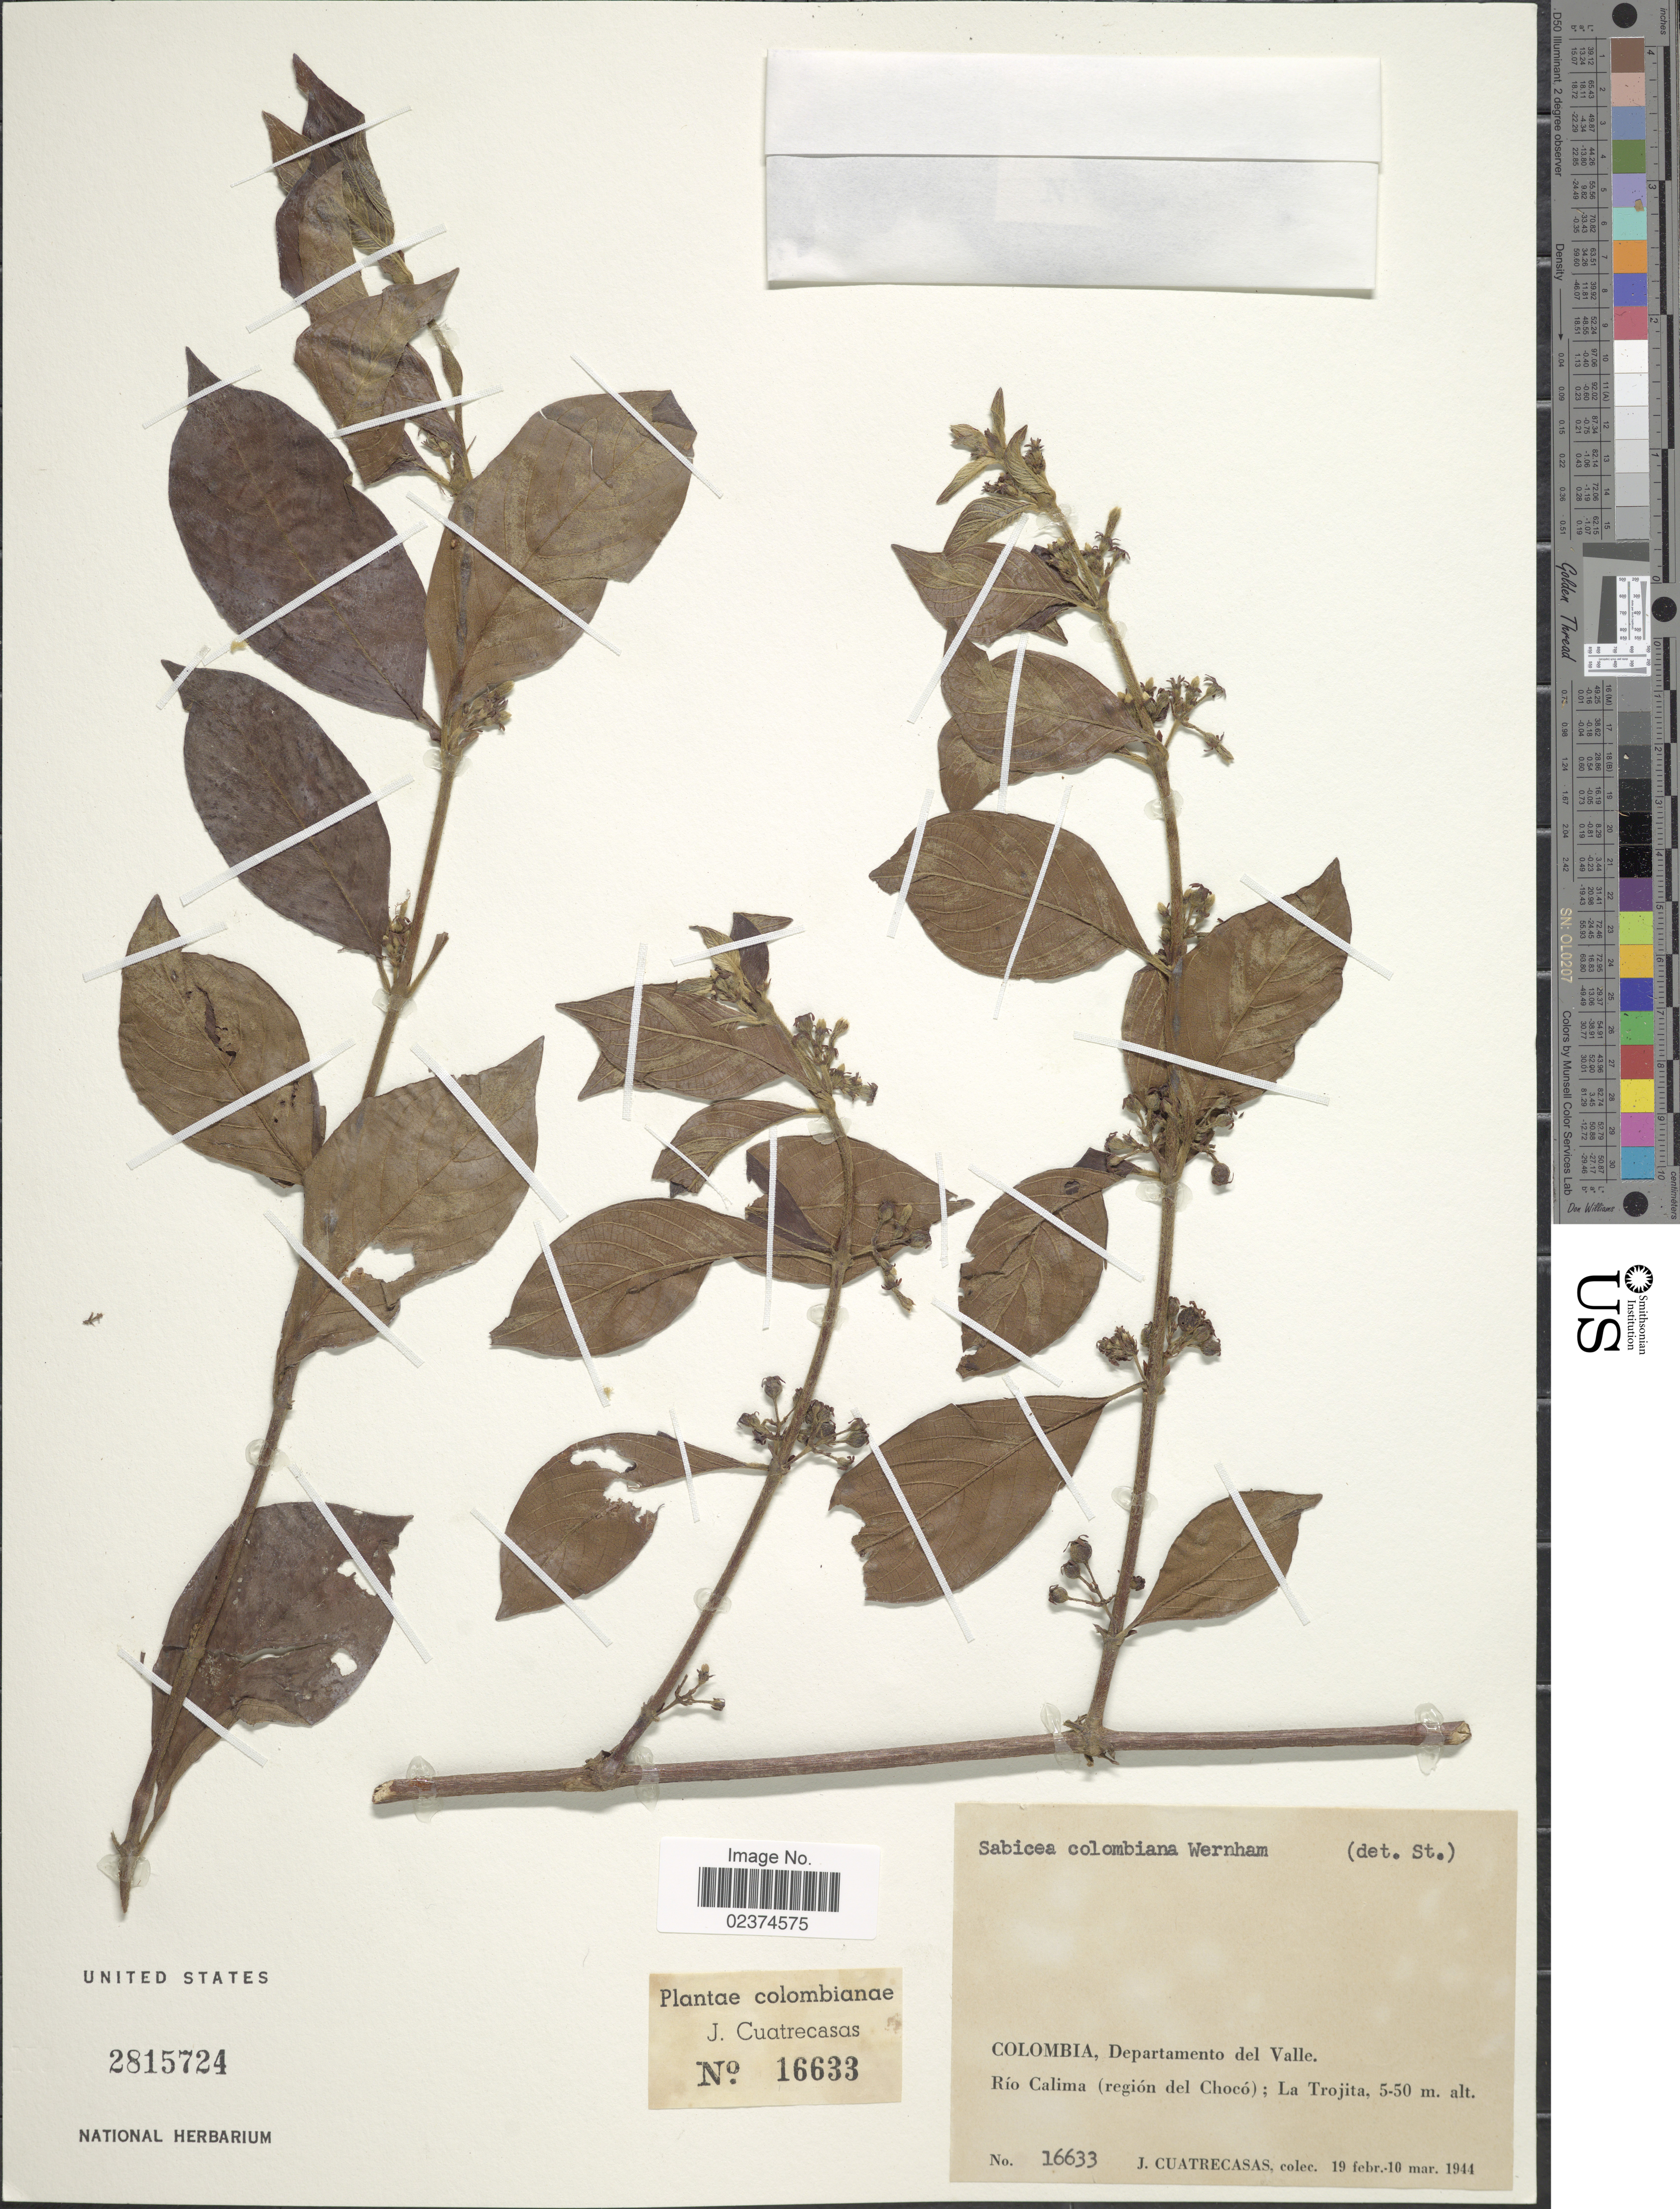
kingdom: Plantae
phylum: Tracheophyta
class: Magnoliopsida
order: Gentianales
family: Rubiaceae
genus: Sabicea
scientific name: Sabicea colombiana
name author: Wernham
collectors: J. Cuatrecasas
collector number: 16633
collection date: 1944-02-19/1944-03-10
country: Colombia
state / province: Valle del Cauca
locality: Departamento del Valle, Rio Calima (region del Choco); La Trojita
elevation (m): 5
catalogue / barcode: US 2815724